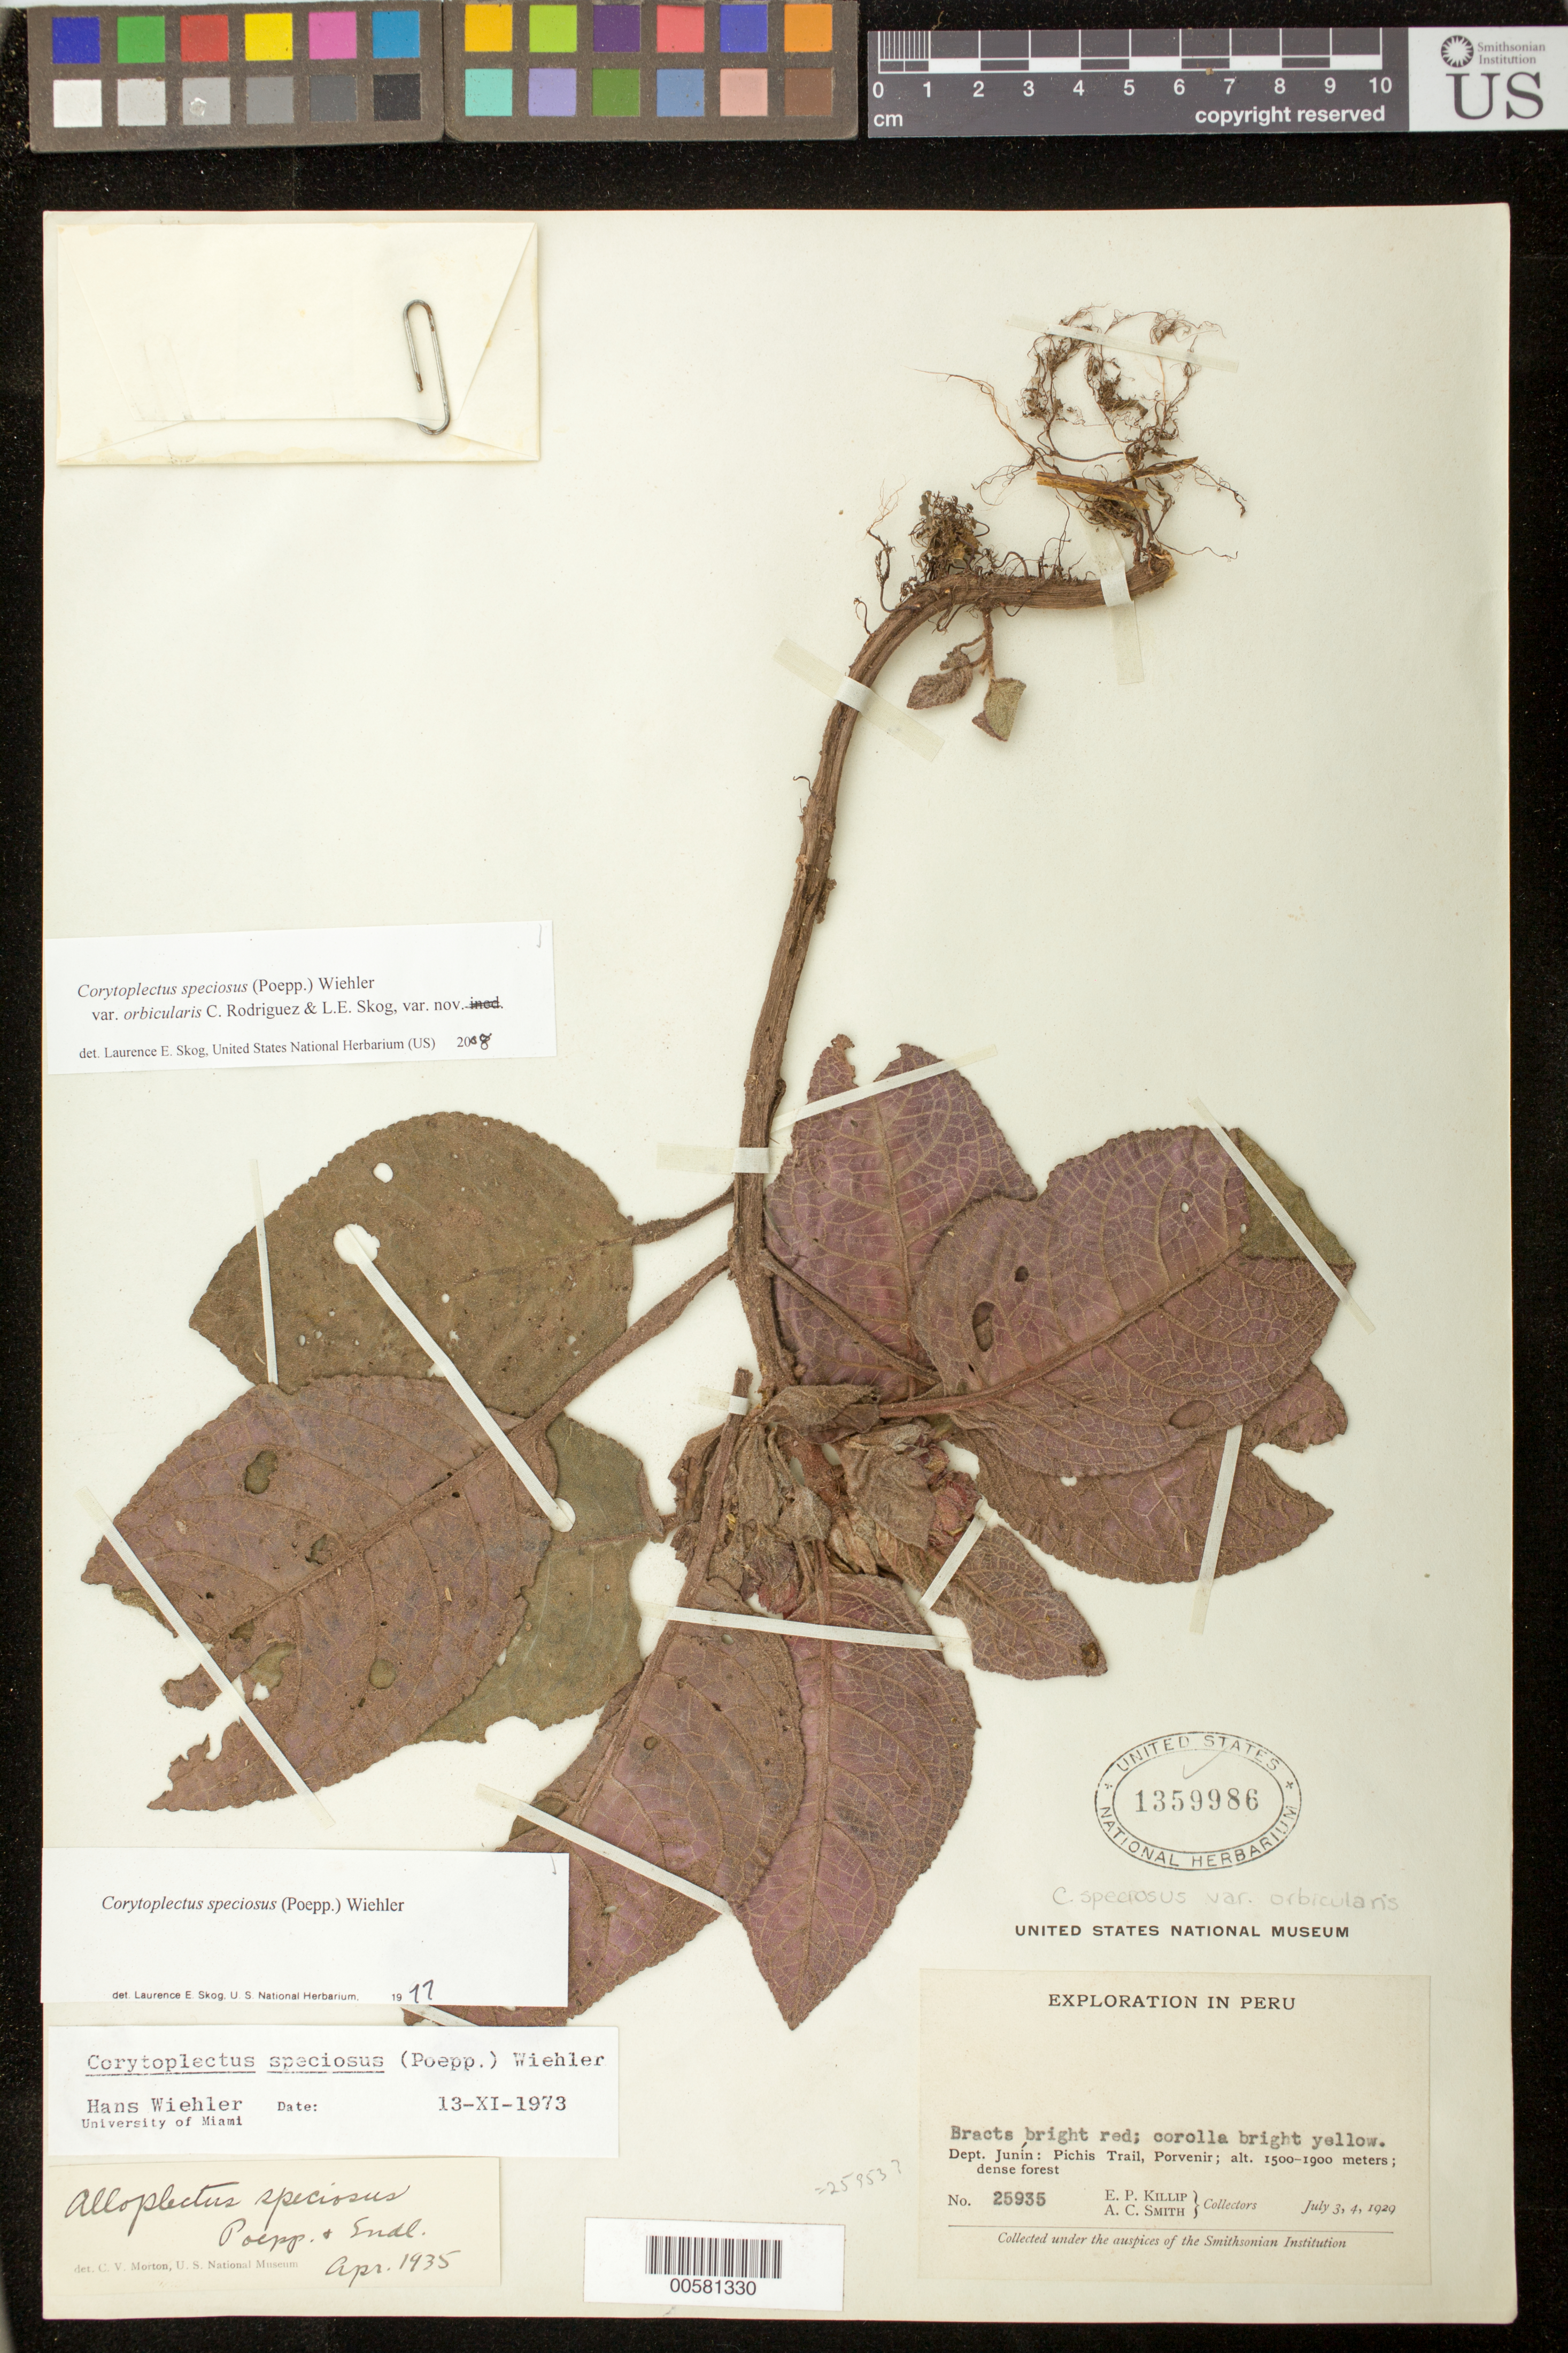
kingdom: Plantae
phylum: Tracheophyta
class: Magnoliopsida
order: Lamiales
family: Gesneriaceae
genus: Corytoplectus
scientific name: Corytoplectus speciosus var. orbicularis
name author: Rodr.-Flores & L.E. Skog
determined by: Skog, Laurence E.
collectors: E. P. Killip & A. C. Smith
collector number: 25935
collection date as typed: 3-4 Jul 1929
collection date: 1929-07-03/1929-07-04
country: Peru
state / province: Junín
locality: Pichis Trail, Porvenir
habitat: Dense forest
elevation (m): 1500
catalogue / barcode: US 1359986